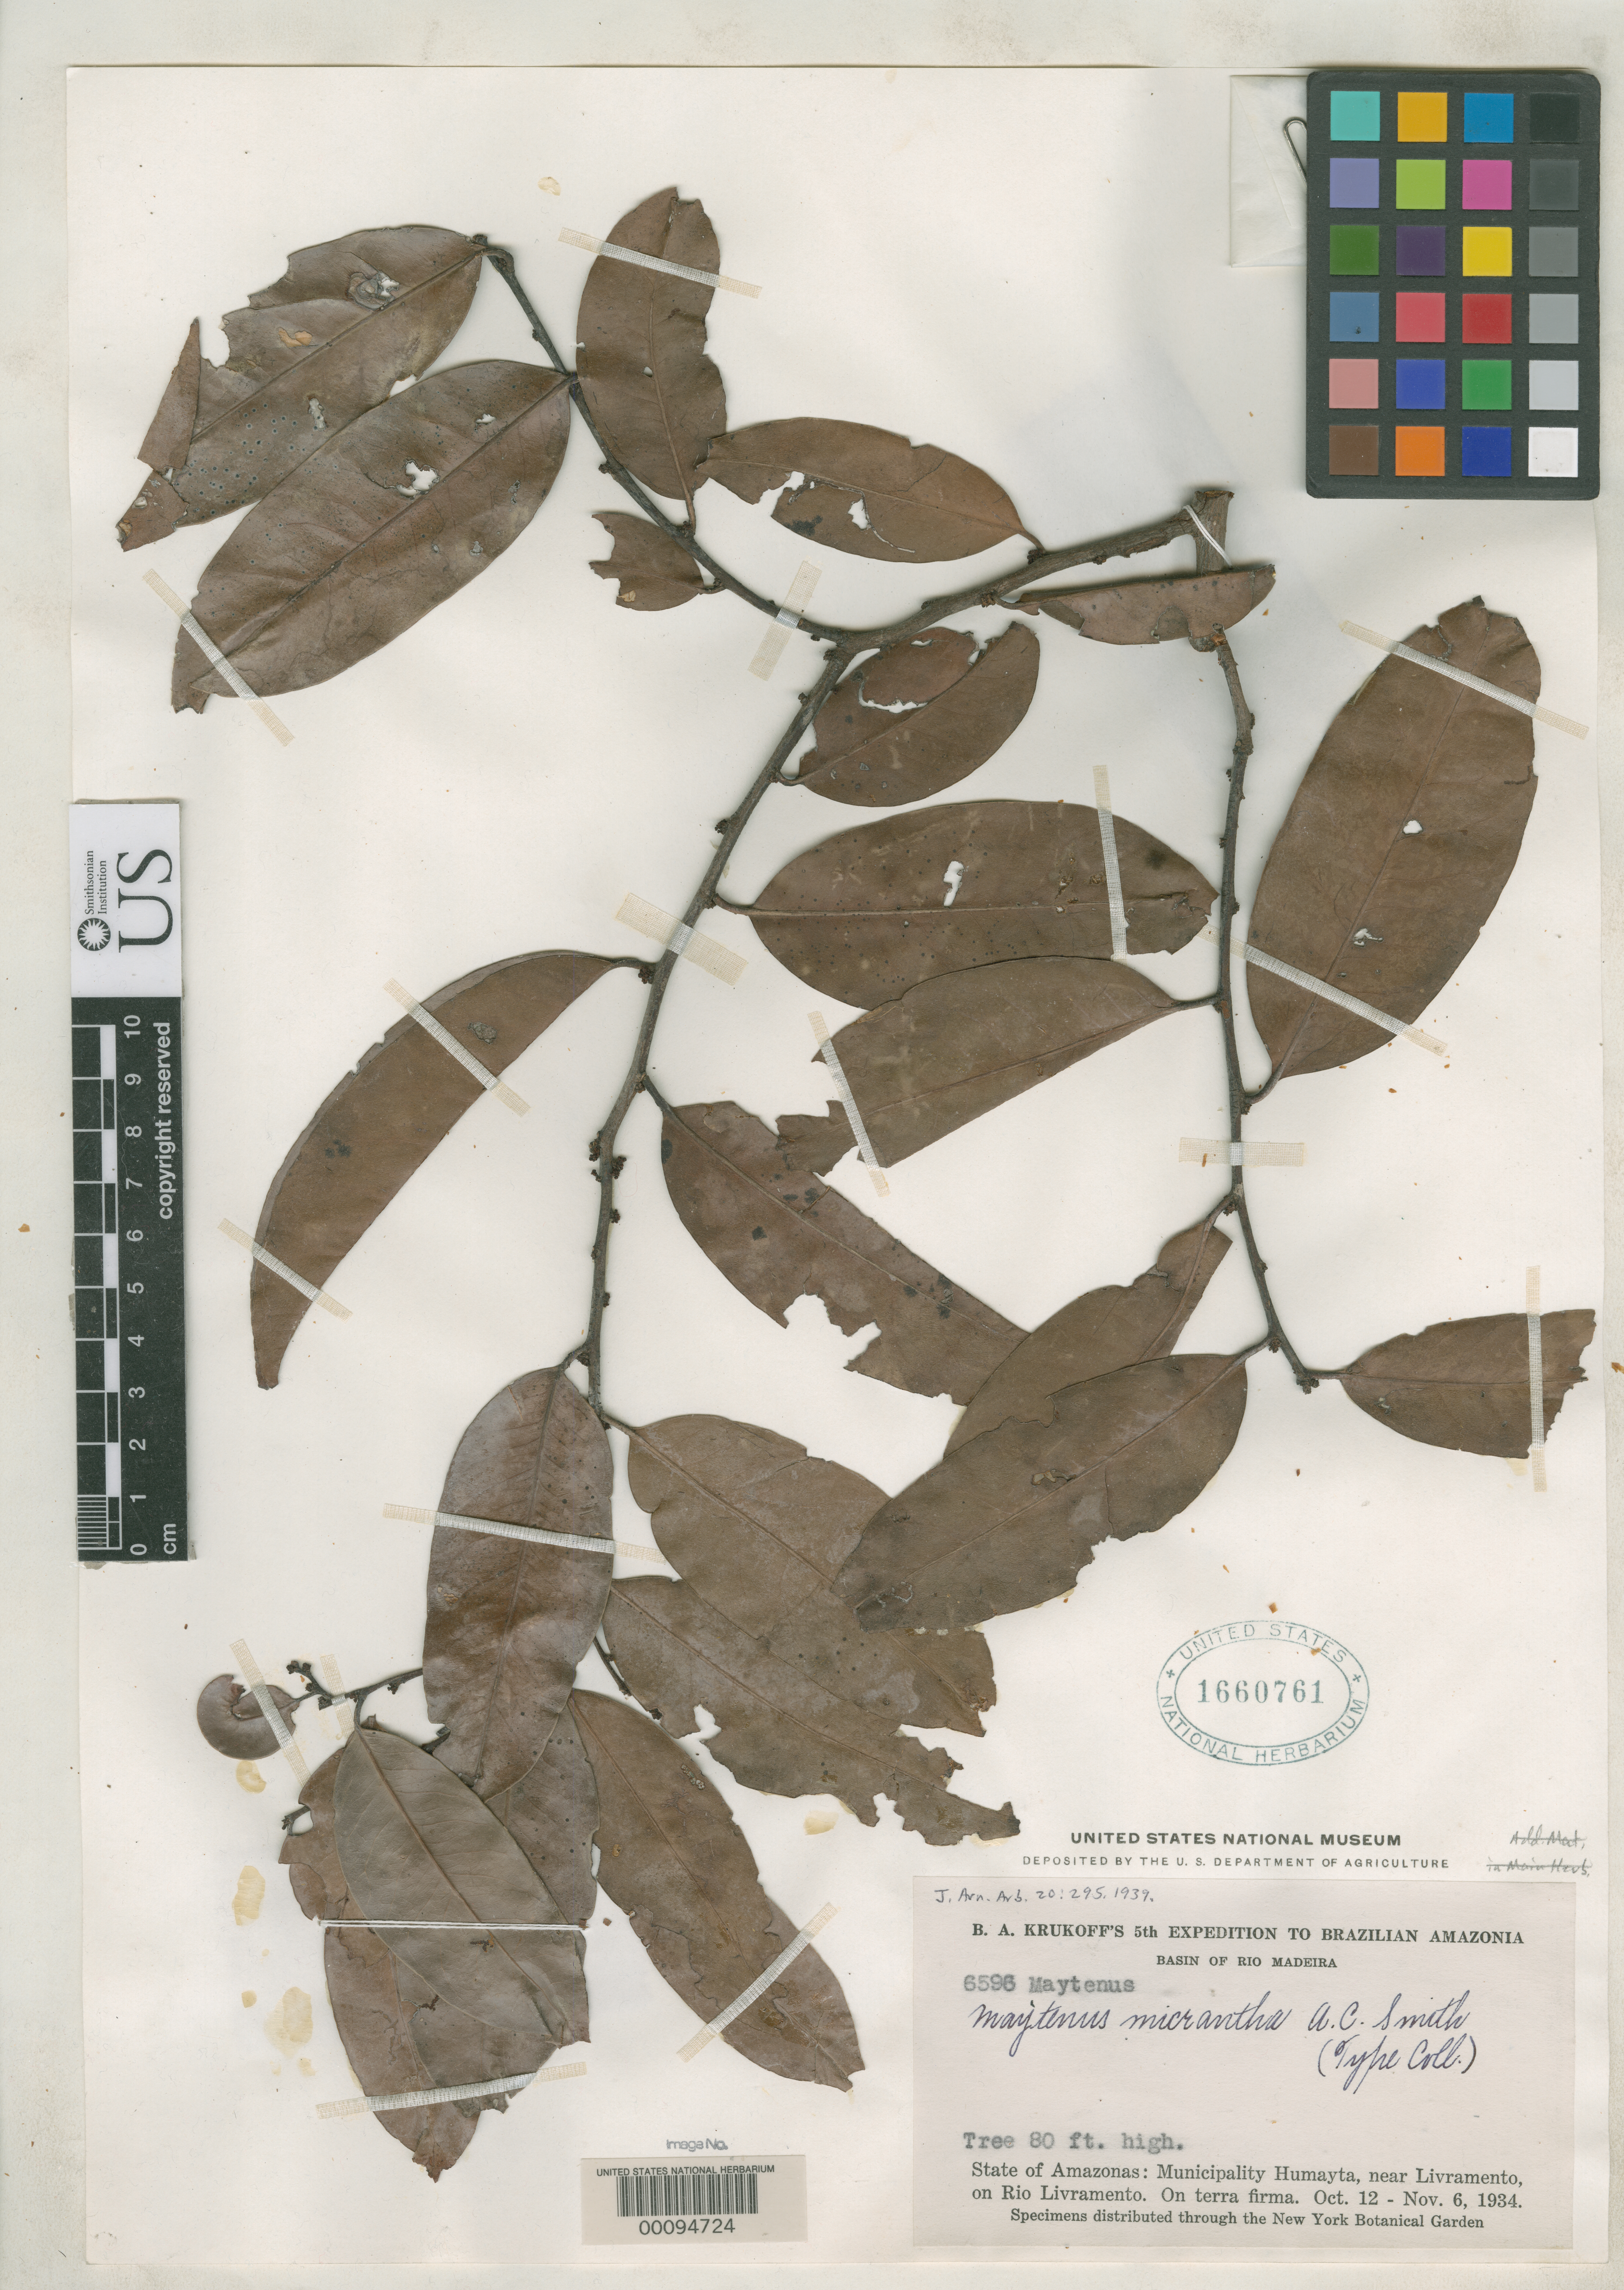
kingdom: Plantae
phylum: Tracheophyta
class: Magnoliopsida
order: Celastrales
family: Celastraceae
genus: Maytenus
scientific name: Maytenus micrantha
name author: A.C. Sm.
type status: Isotype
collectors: B. A. Krukoff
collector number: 6596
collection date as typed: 12 Oct 1934 to 06 Nov 1934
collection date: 1934-10-12/1934-11-06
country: Brazil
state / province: Amazonas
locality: Humayta, near Livramento, Rio Livramento.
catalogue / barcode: US 1660761